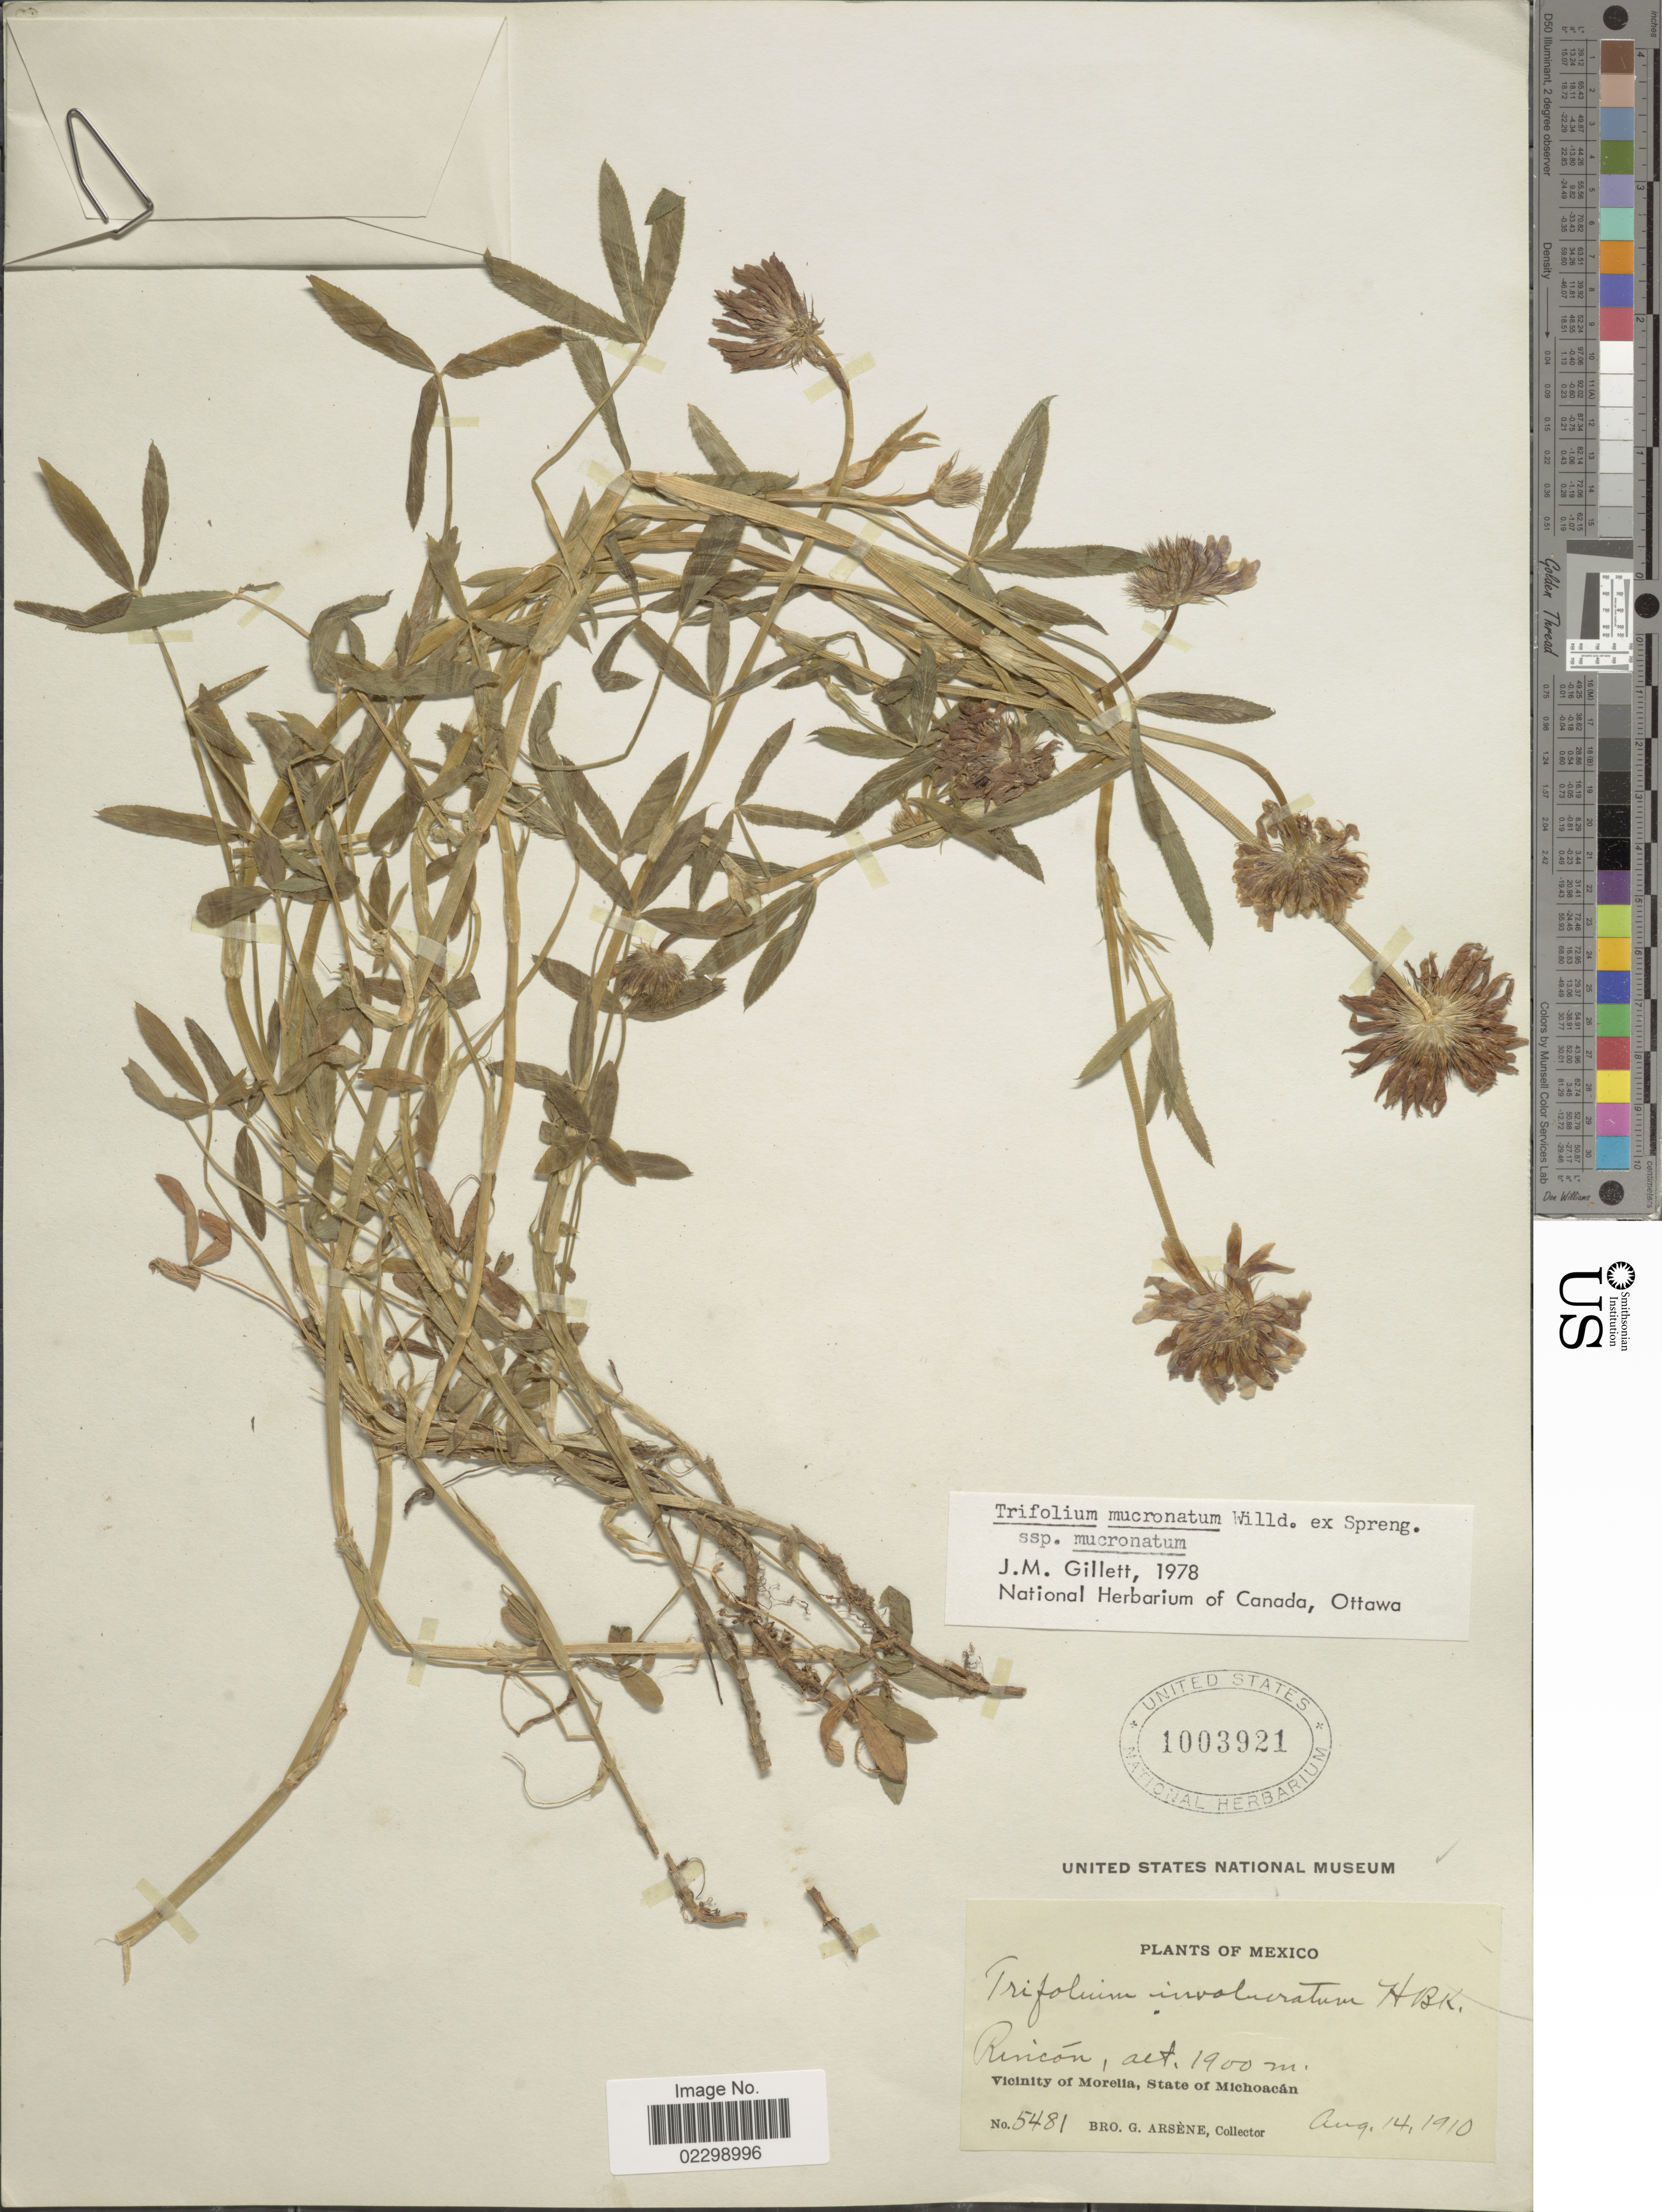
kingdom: Plantae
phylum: Tracheophyta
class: Magnoliopsida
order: Fabales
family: Fabaceae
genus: Trifolium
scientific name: Trifolium mucronatum subsp. mucronatum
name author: Willd. ex Spreng.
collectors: Bro. G. Arsène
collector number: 5481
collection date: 1910-08-14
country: Mexico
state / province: Michoacán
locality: Rincón, vicinity of Morelia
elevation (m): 1900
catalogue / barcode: US 1003921